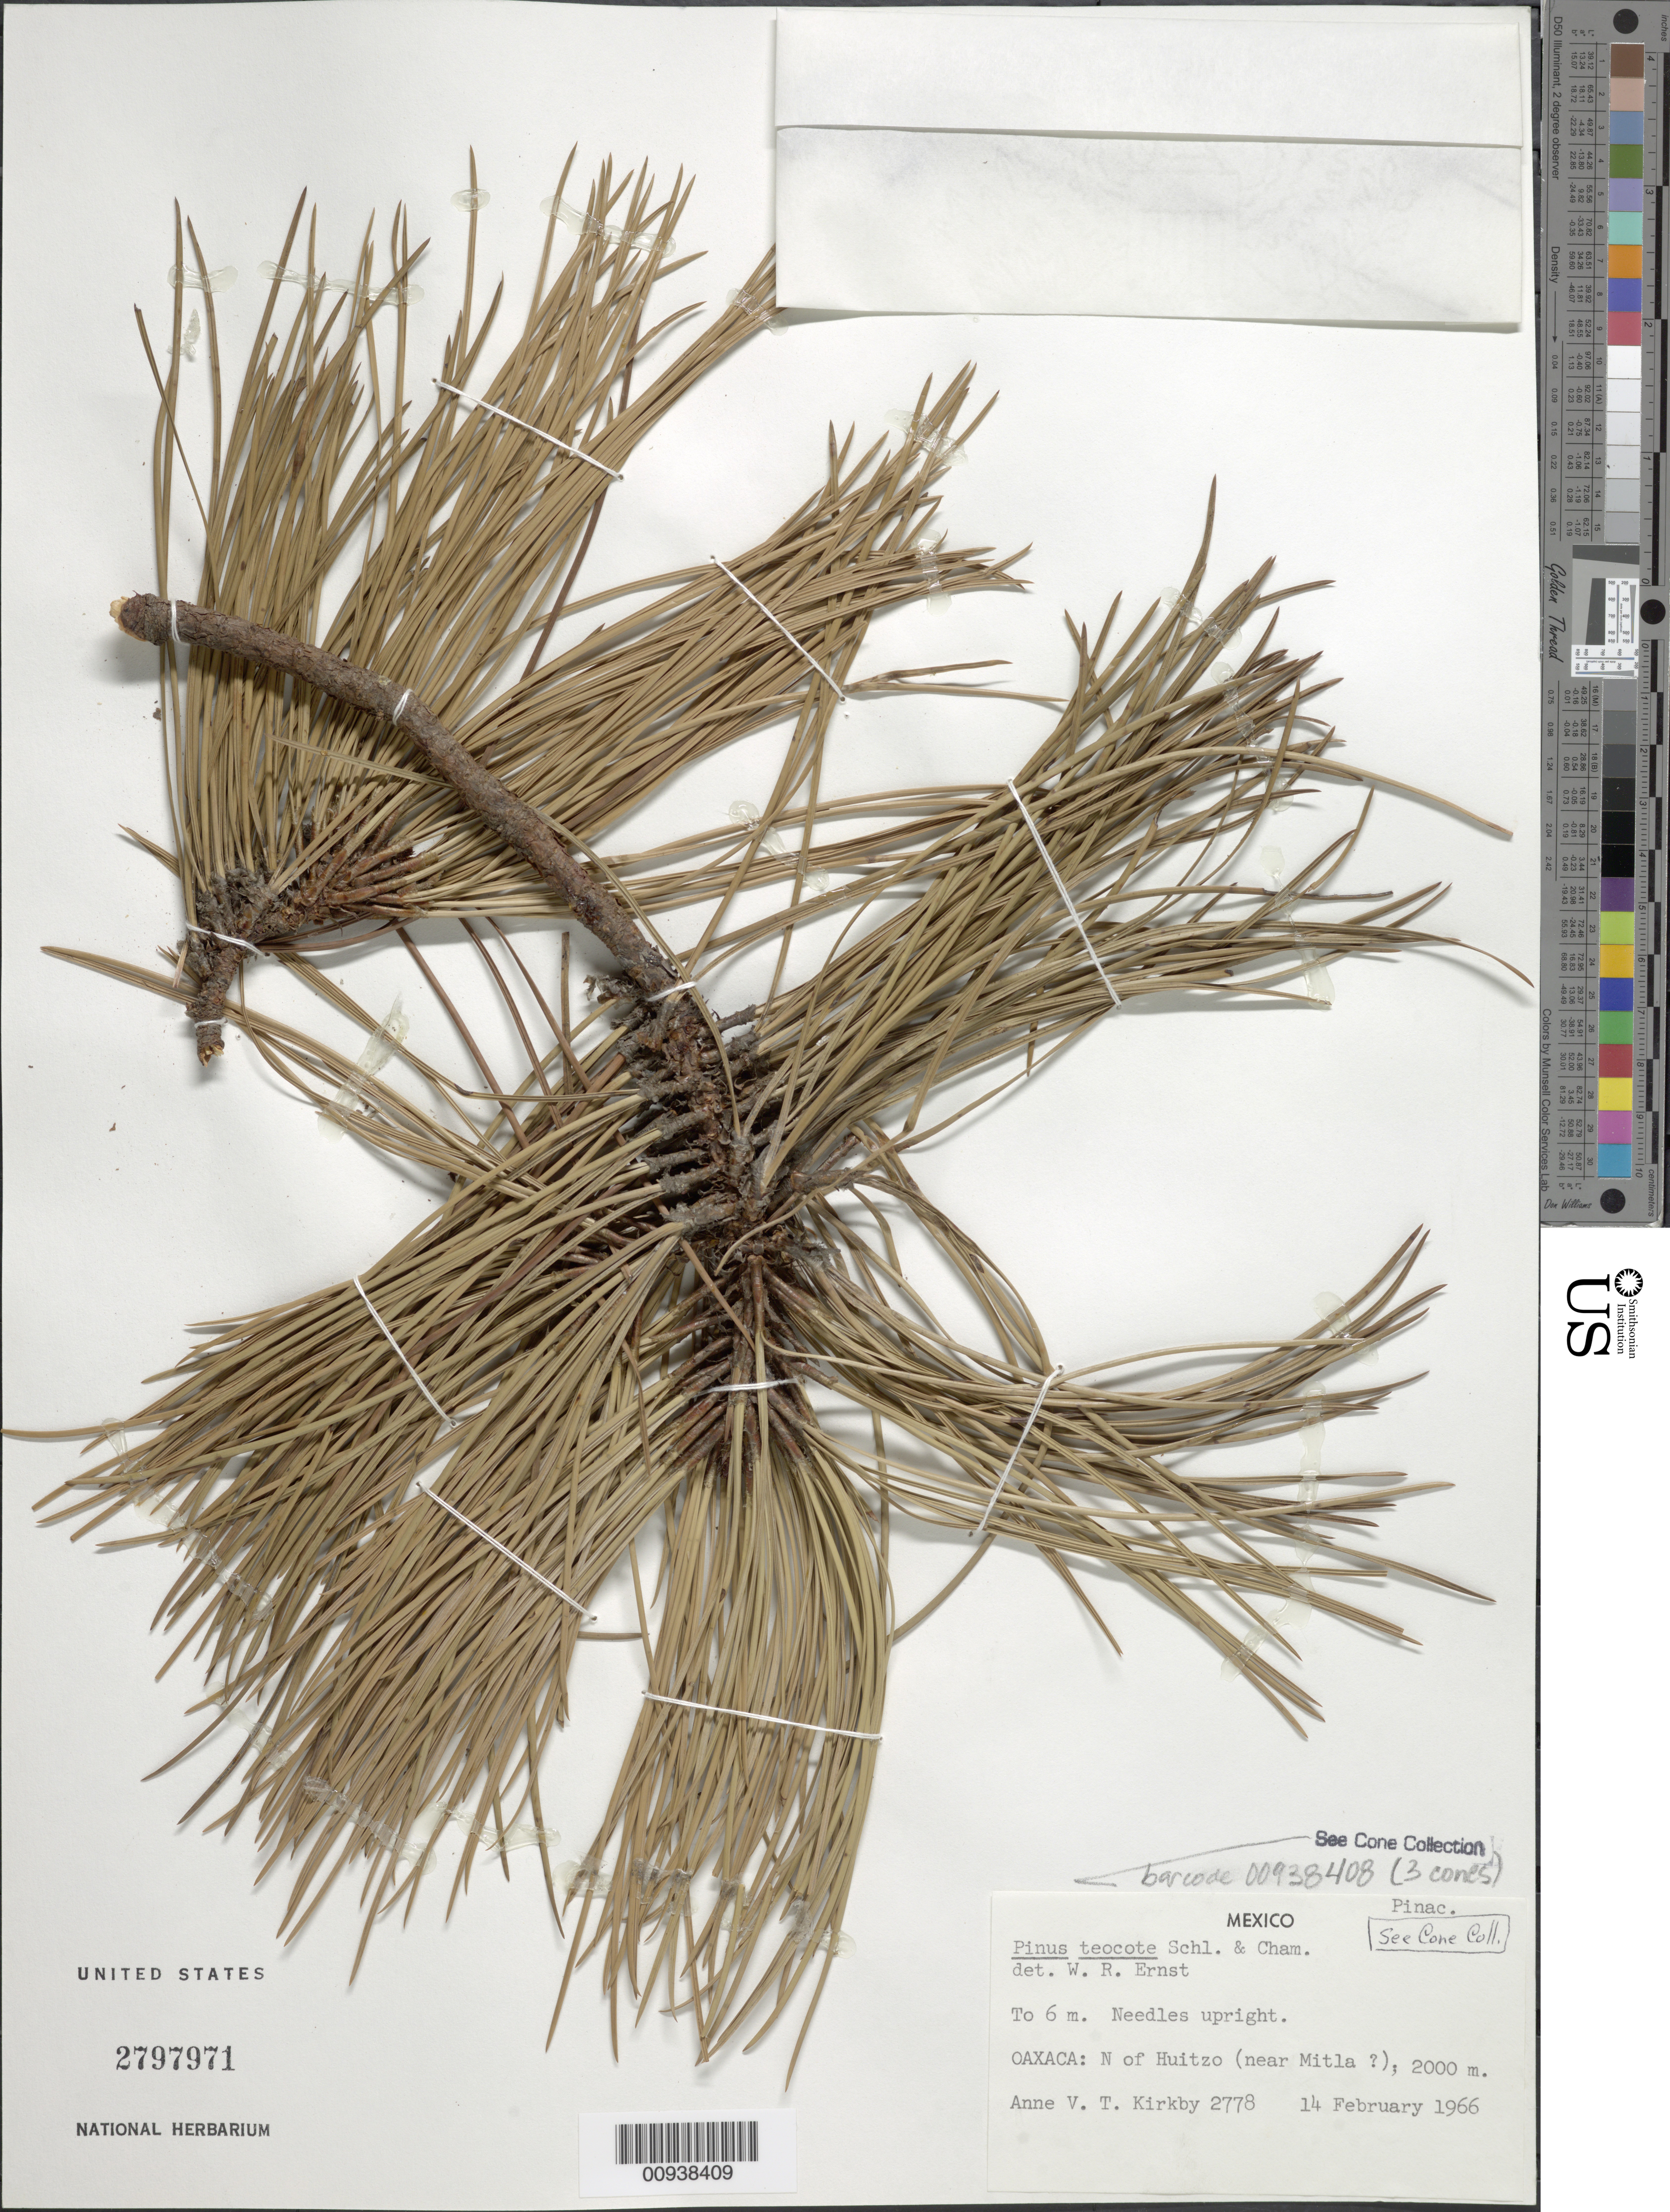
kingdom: Plantae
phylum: Tracheophyta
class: Pinopsida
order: Pinales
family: Pinaceae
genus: Pinus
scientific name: Pinus teocote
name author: Schltdl. & Cham.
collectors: A. Kirkby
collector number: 2778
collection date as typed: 14 Feb 1966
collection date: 1966-02-14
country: Mexico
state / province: Oaxaca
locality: N of Huitzo (near Mitla ?).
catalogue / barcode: US 2797971